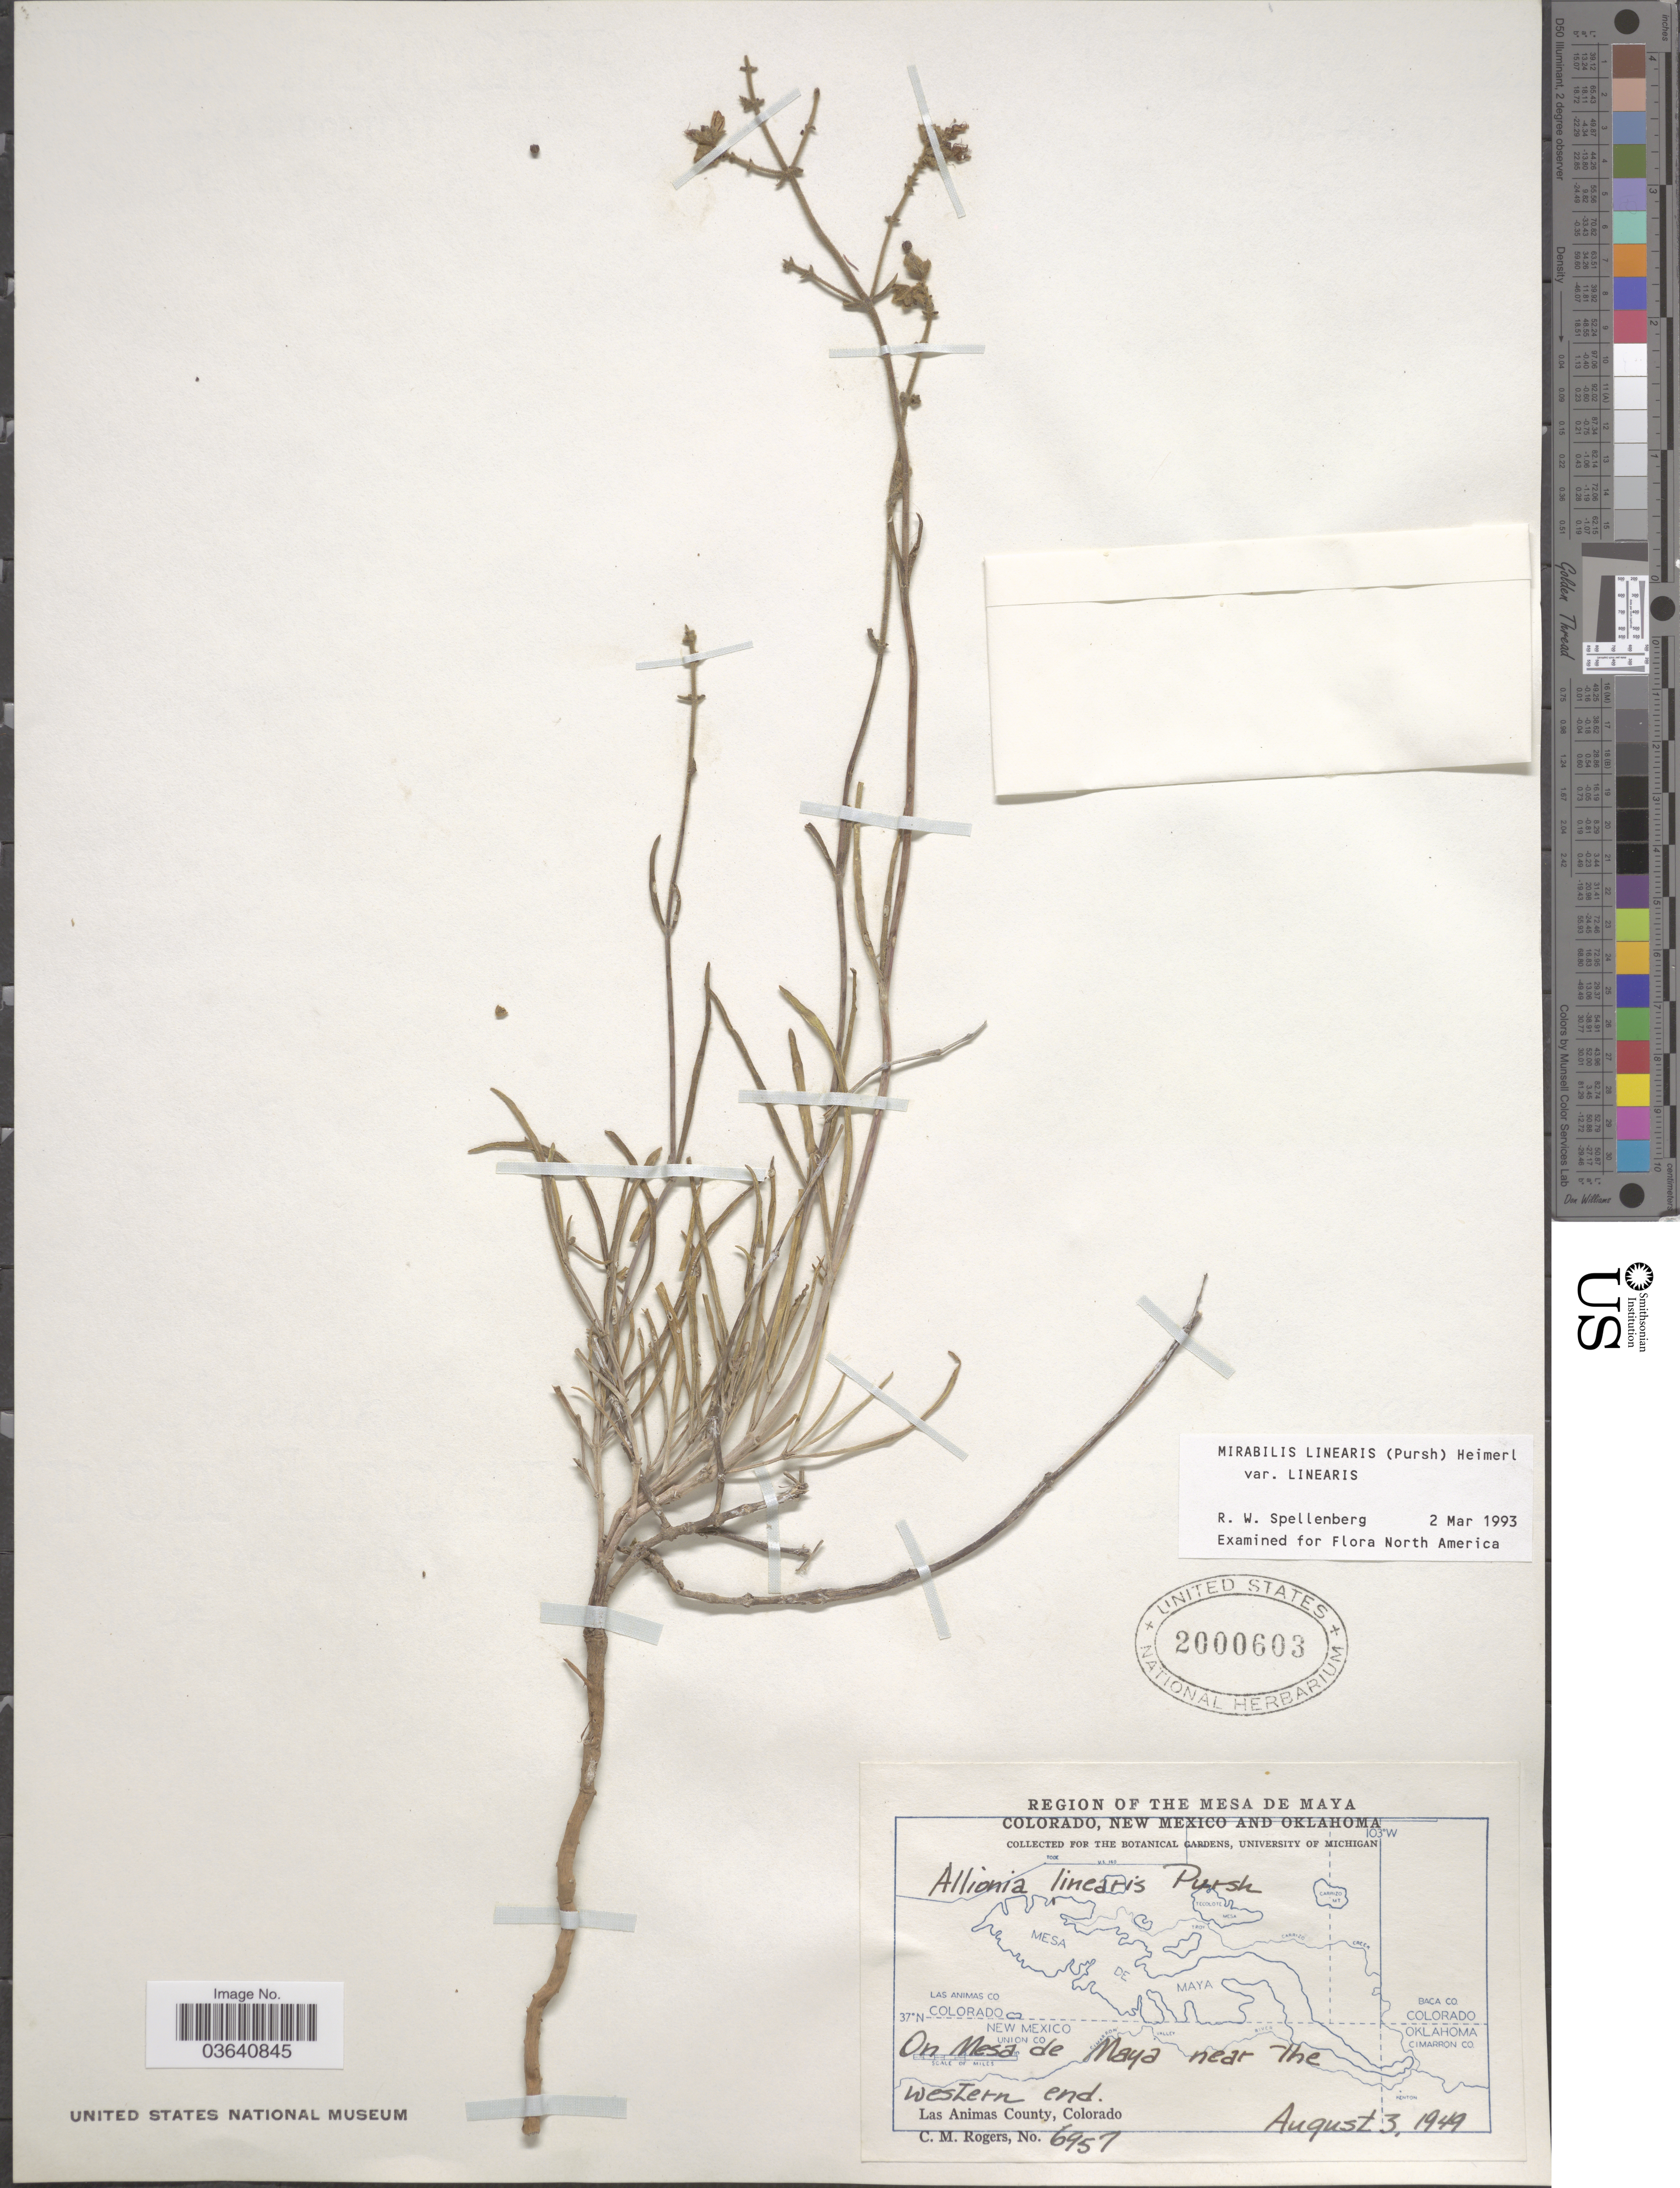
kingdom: Plantae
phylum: Tracheophyta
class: Magnoliopsida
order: Caryophyllales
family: Nyctaginaceae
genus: Mirabilis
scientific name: Mirabilis linearis var. linearis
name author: (Pursh) Heimerl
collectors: C. M. Rogers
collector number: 6957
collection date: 1949-08-03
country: United States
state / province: Colorado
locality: Mesa de Maya. On Mesa de Maya near the western end. Las Animas County.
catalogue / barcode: US 2000603